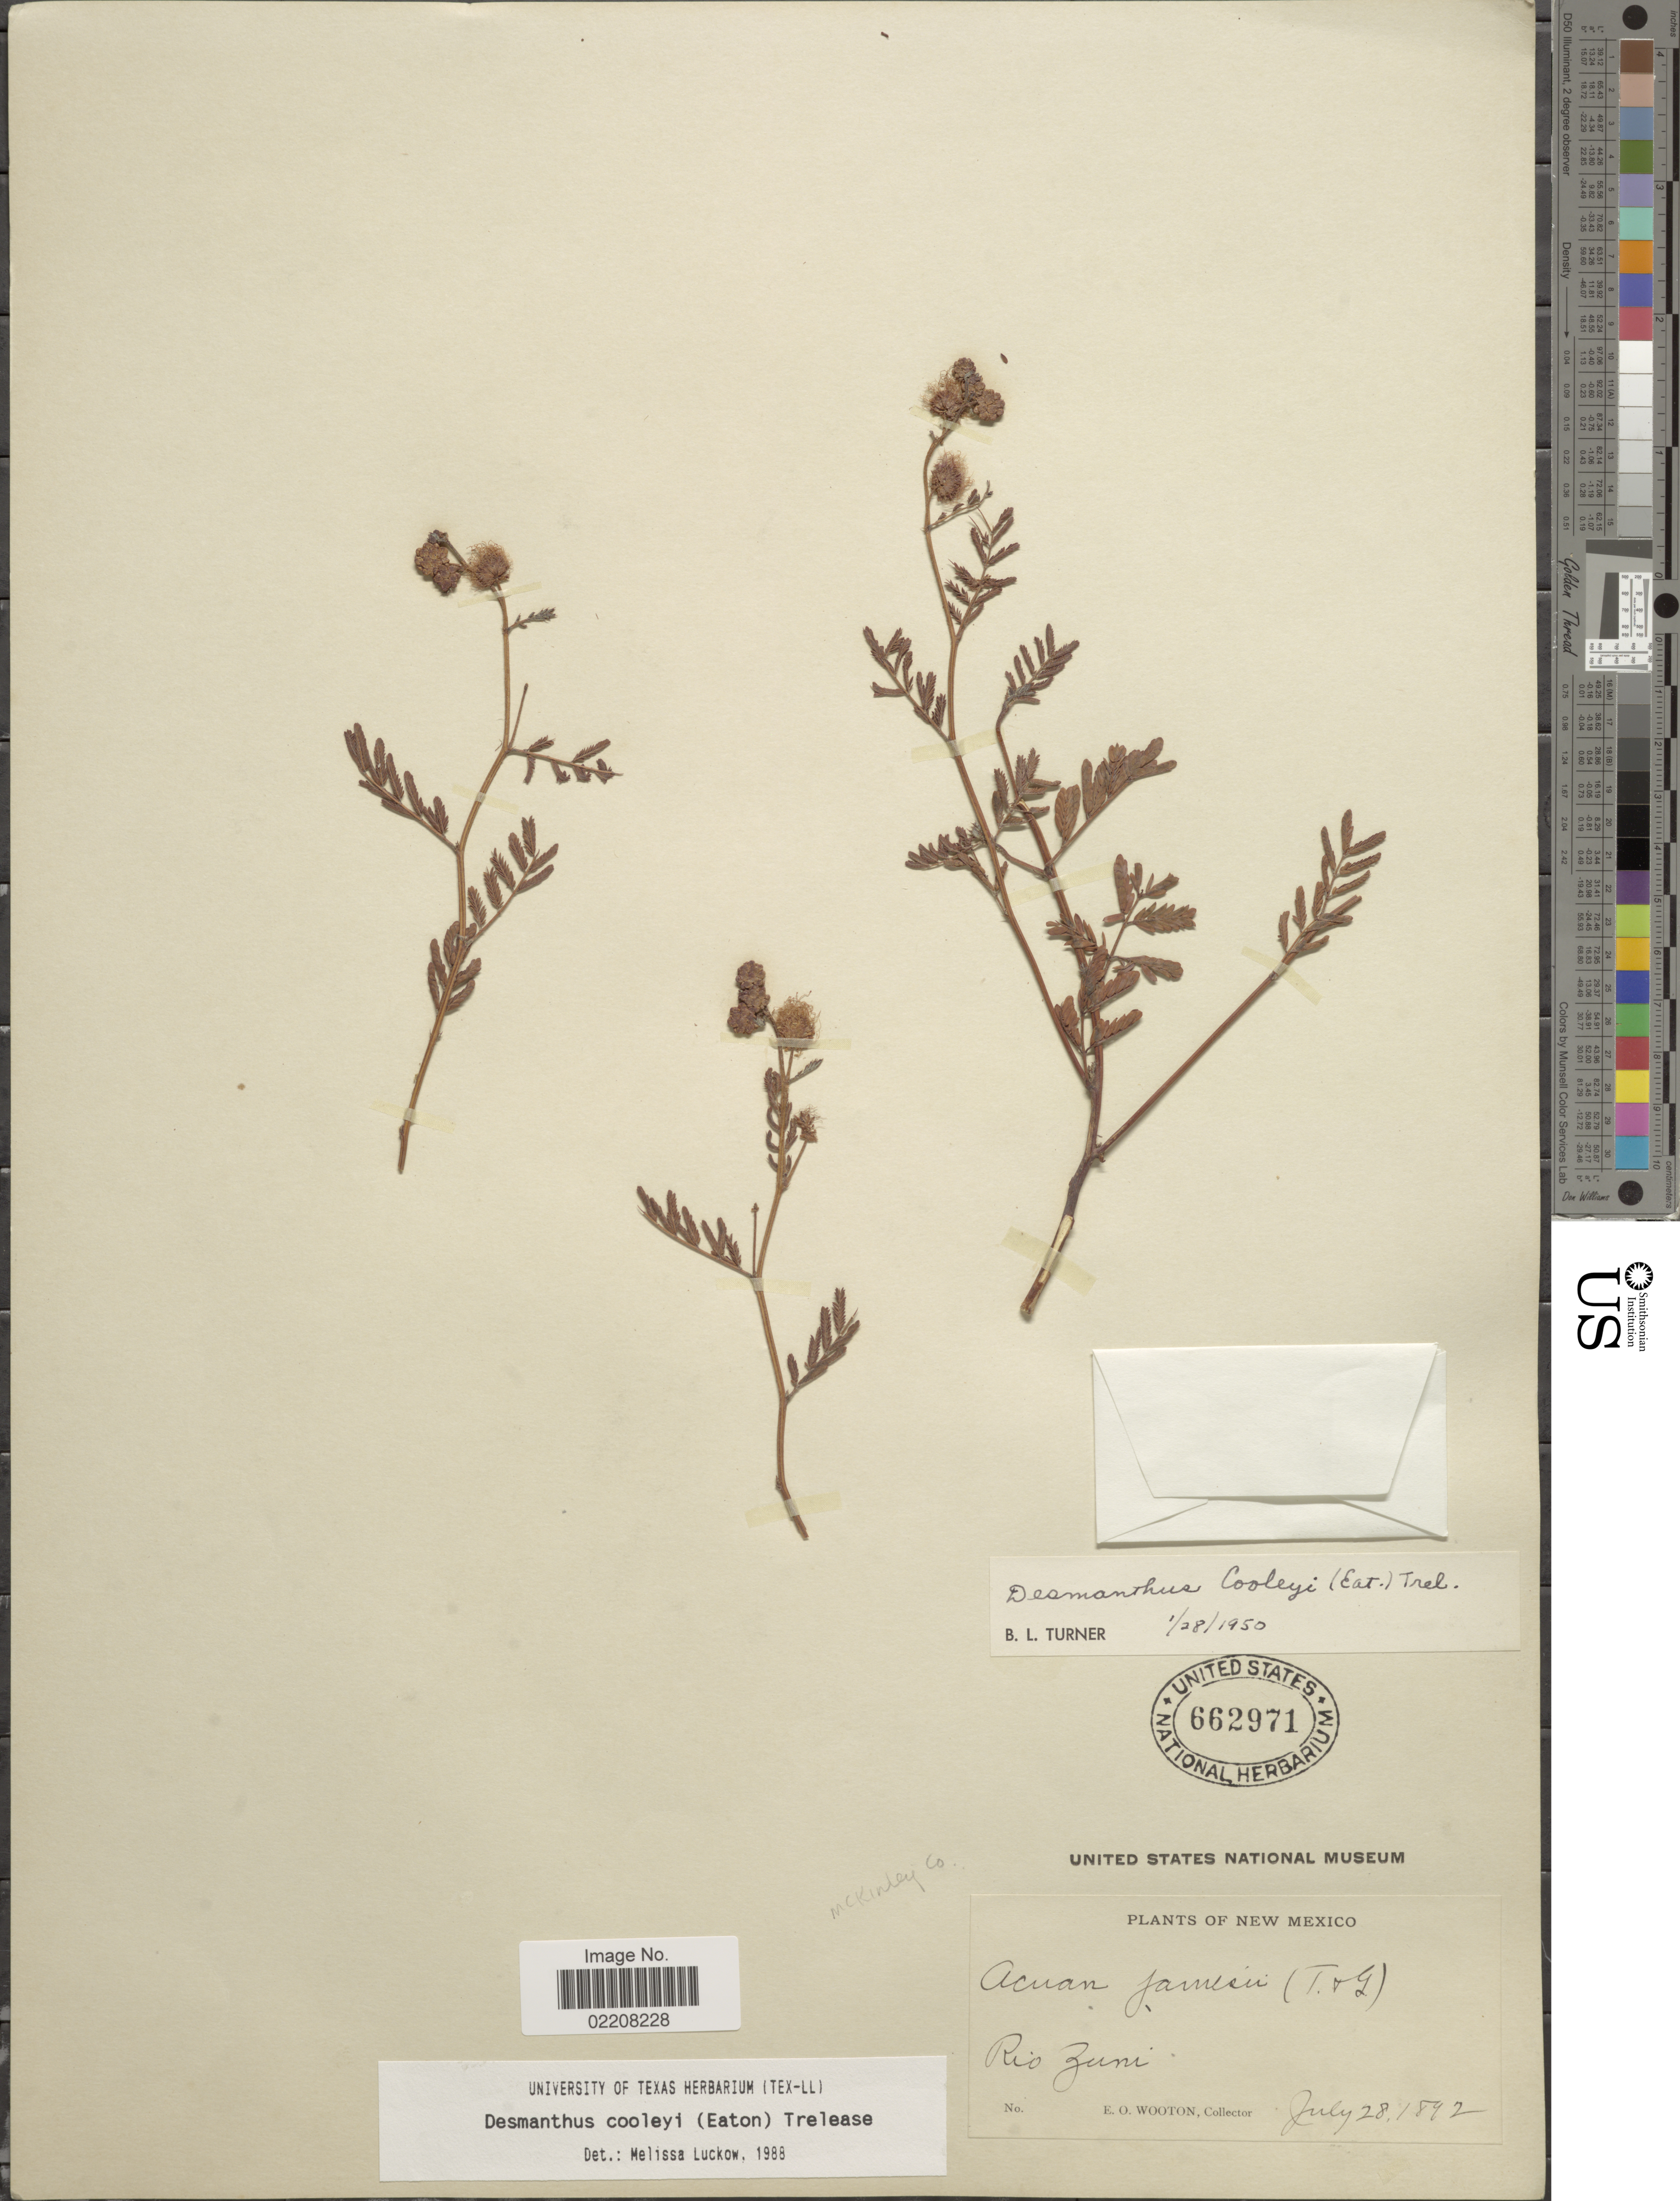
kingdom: Plantae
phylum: Tracheophyta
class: Magnoliopsida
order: Fabales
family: Fabaceae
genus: Desmanthus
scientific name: Desmanthus cooleyi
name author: (Eaton) Trel.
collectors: E. O. Wooton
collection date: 1892-07-28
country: United States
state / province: New Mexico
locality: Rio Zuni. McKinley Co.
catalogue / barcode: US 662971